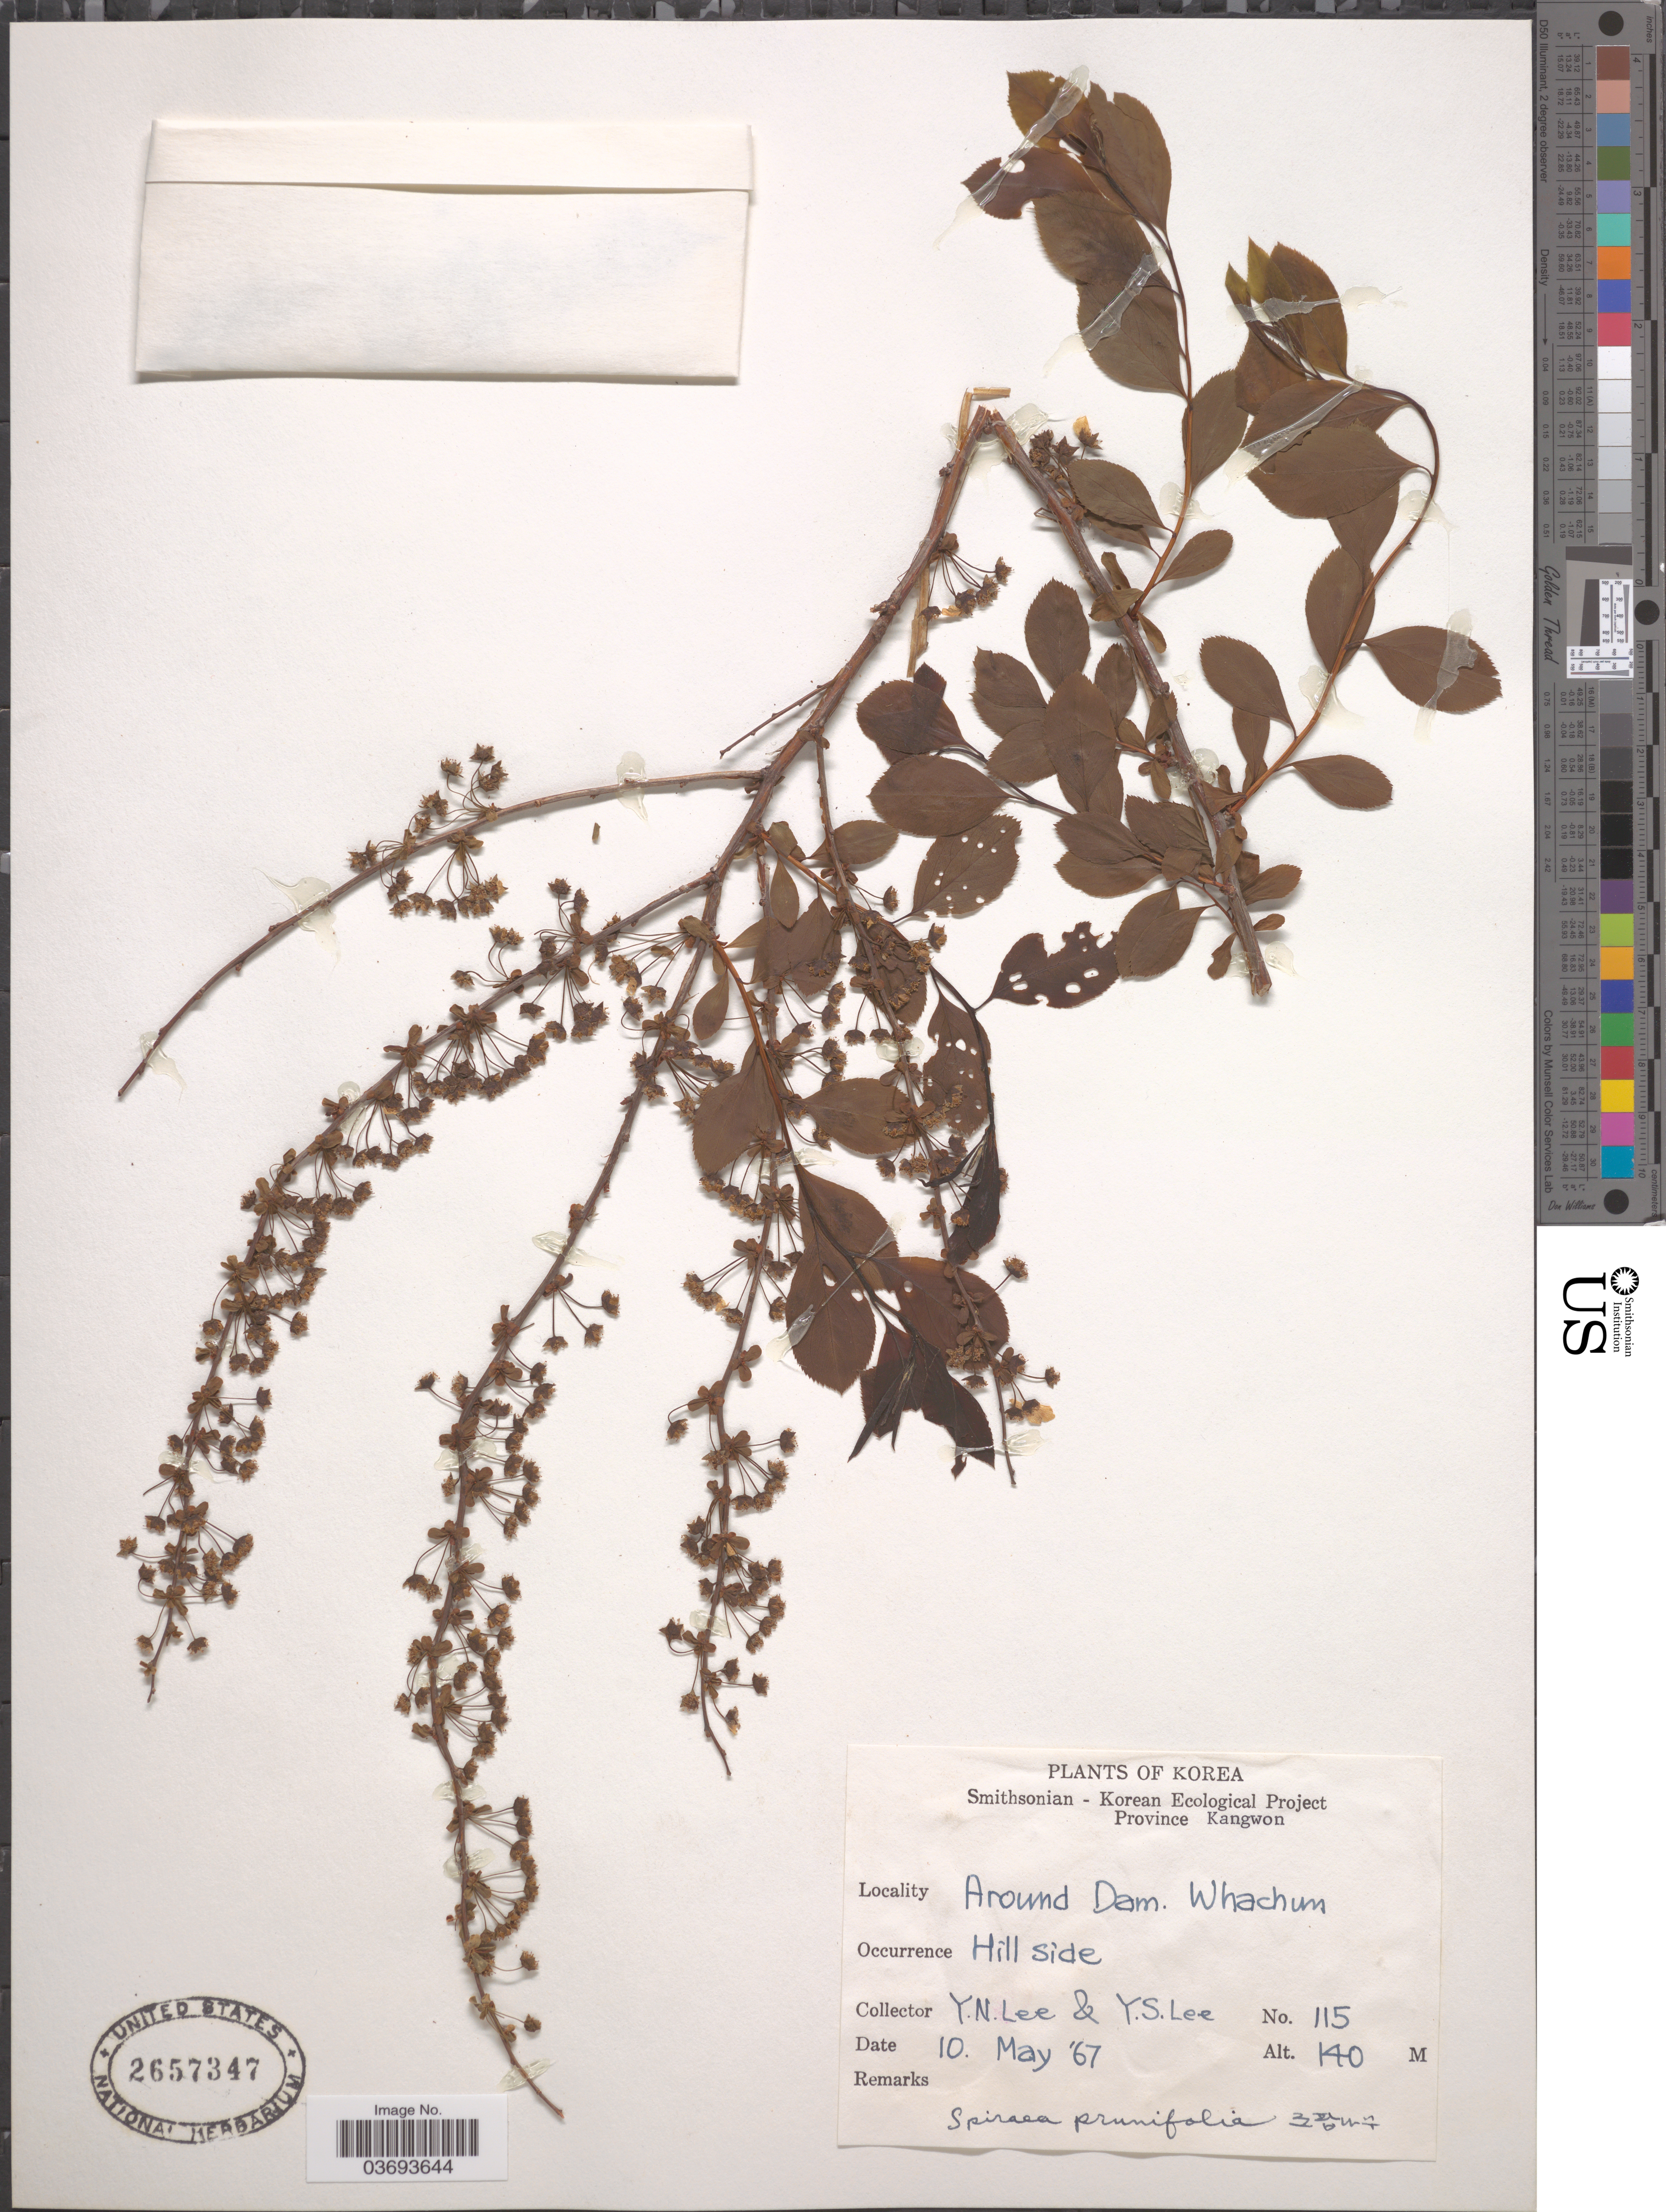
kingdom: Plantae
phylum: Tracheophyta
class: Magnoliopsida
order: Rosales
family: Rosaceae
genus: Spiraea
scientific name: Spiraea prunifolia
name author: Siebold & Zucc.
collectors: Y. N. Lee & Y. S. Lee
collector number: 115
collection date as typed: Transcribed d/m/y: 10/5/67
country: North Korea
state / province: Kangwon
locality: Around Dam. Whachun. Hill side.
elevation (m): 140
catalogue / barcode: US 2657347